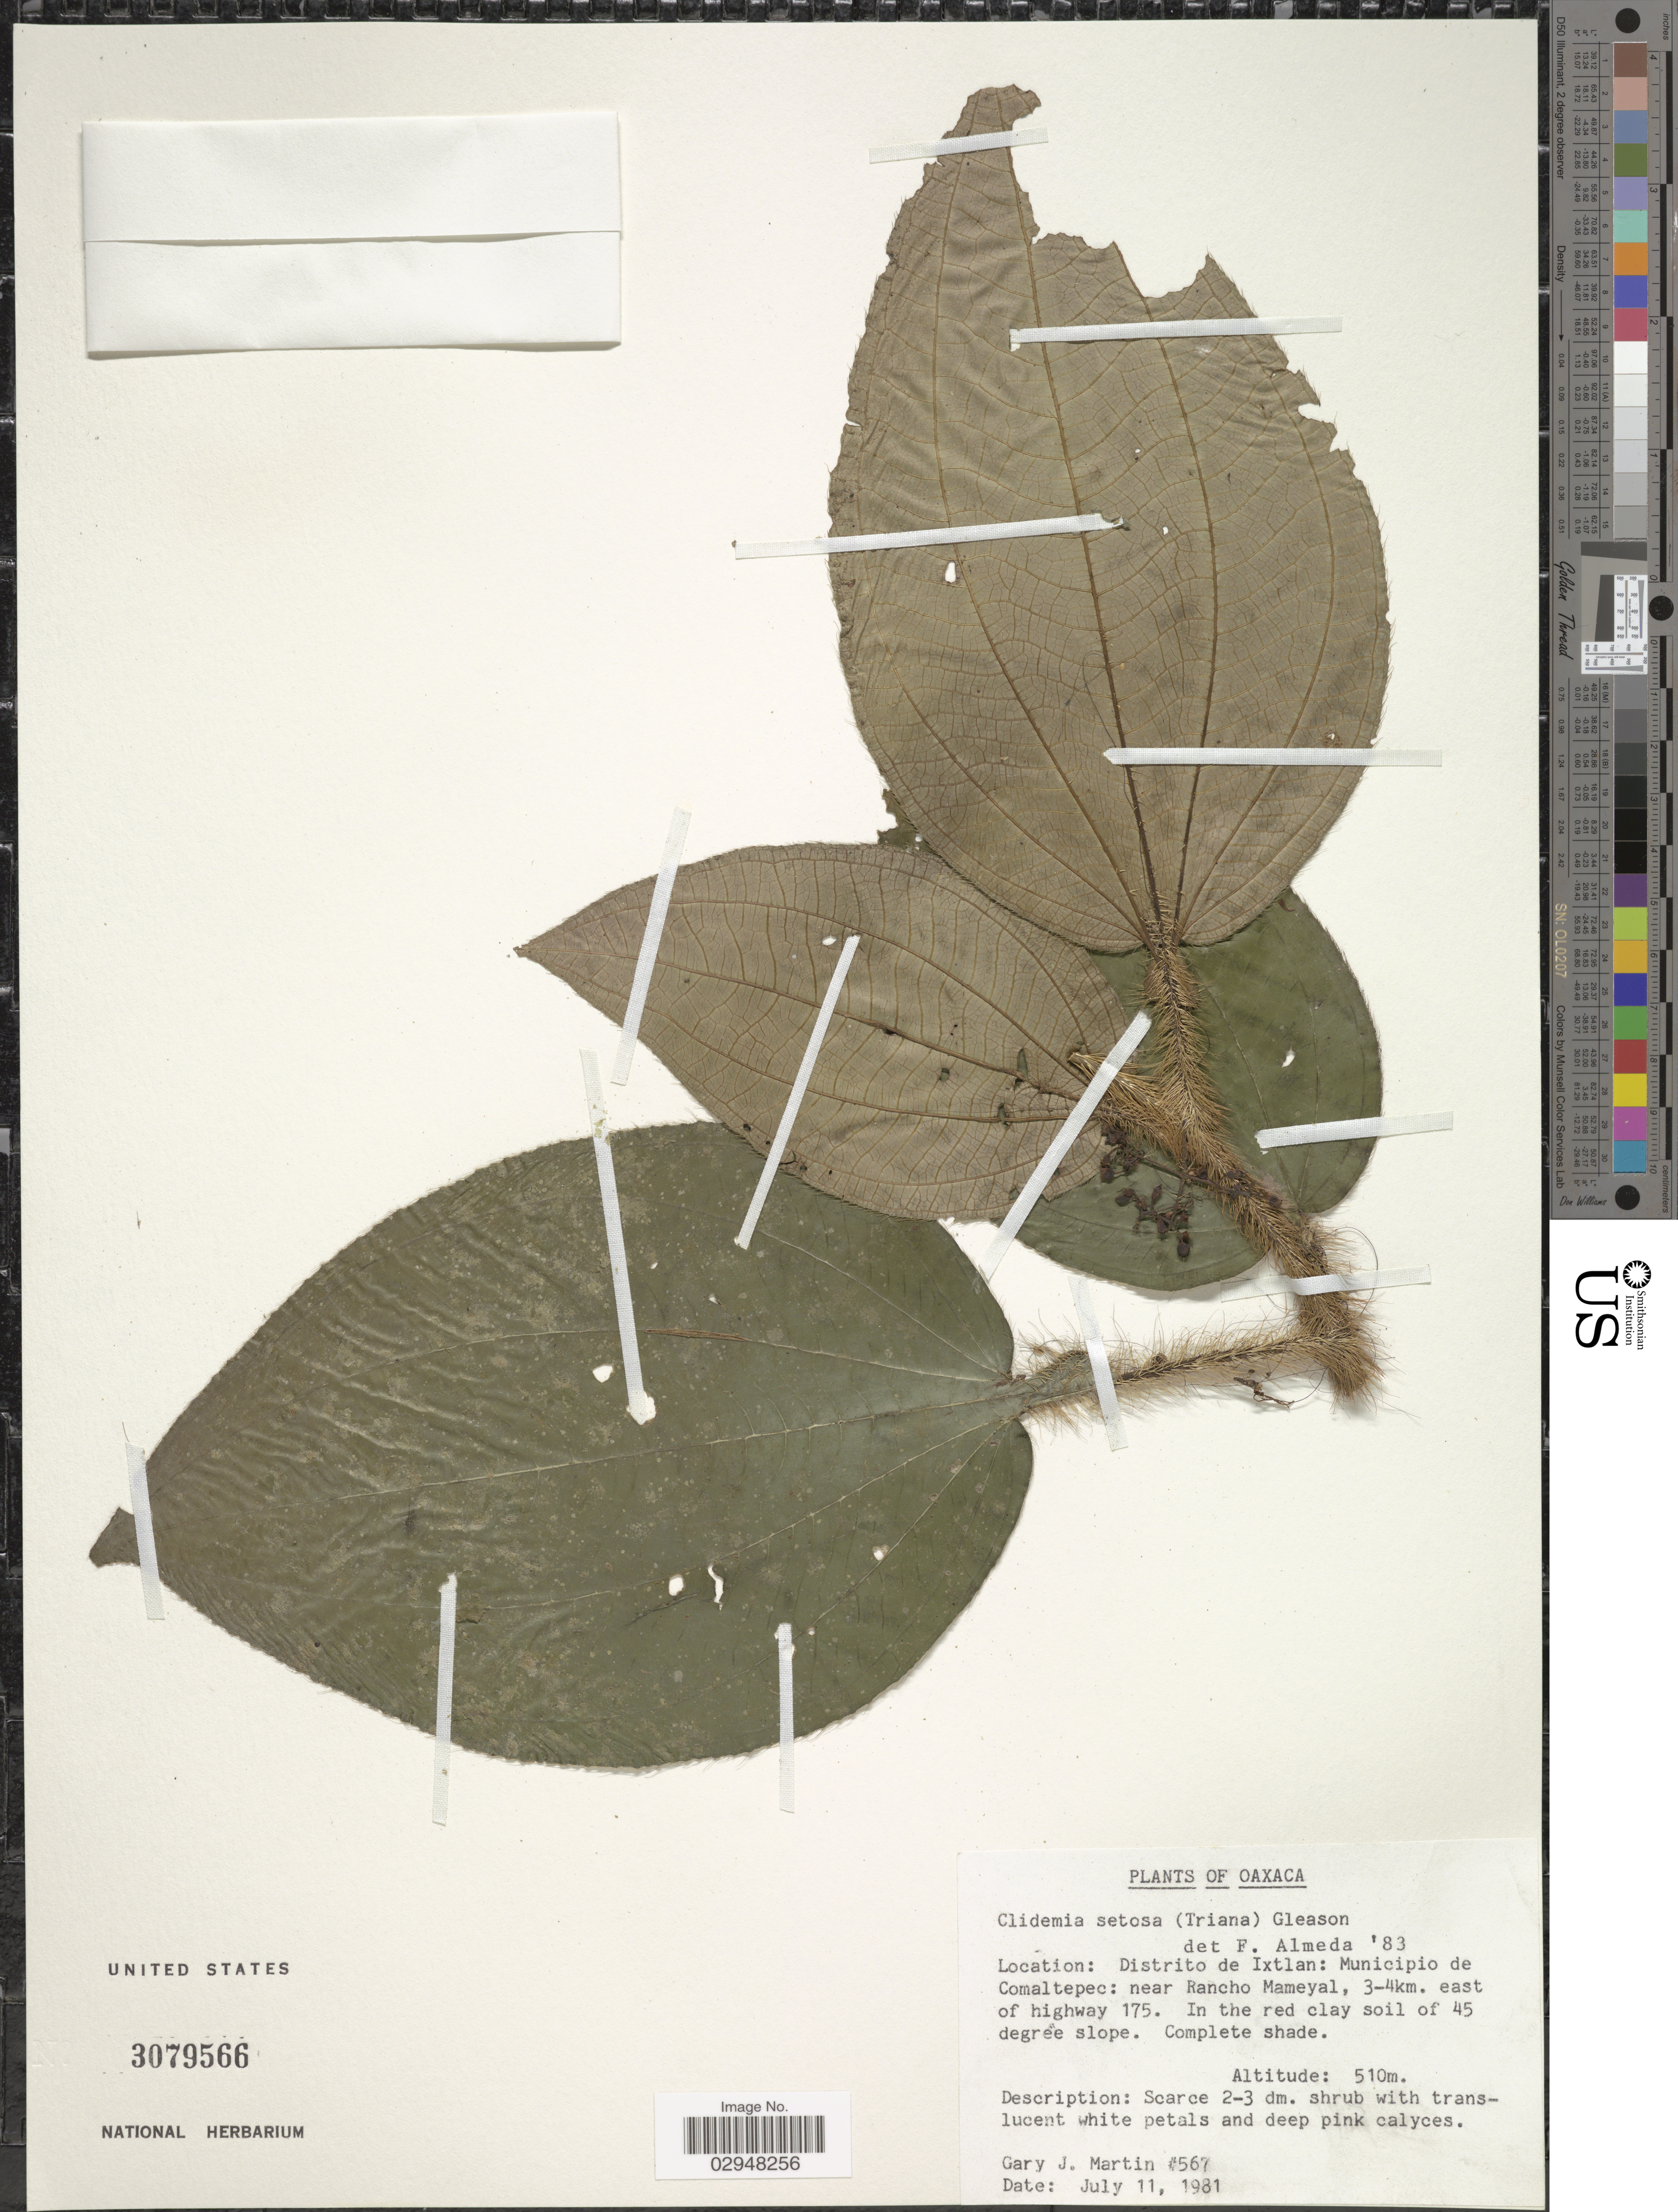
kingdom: Plantae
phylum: Tracheophyta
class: Magnoliopsida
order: Myrtales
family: Melastomataceae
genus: Clidemia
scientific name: Clidemia setosa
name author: (Triana) Gleason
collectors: G. J. Martin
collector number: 567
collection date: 1981-07-11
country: Mexico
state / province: Oaxaca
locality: Distrito de Ixtlan: Municipio de Comaltepec: near Rancho Memyal, 3-4 km. east of highway 175.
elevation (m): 510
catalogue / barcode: US 3079566